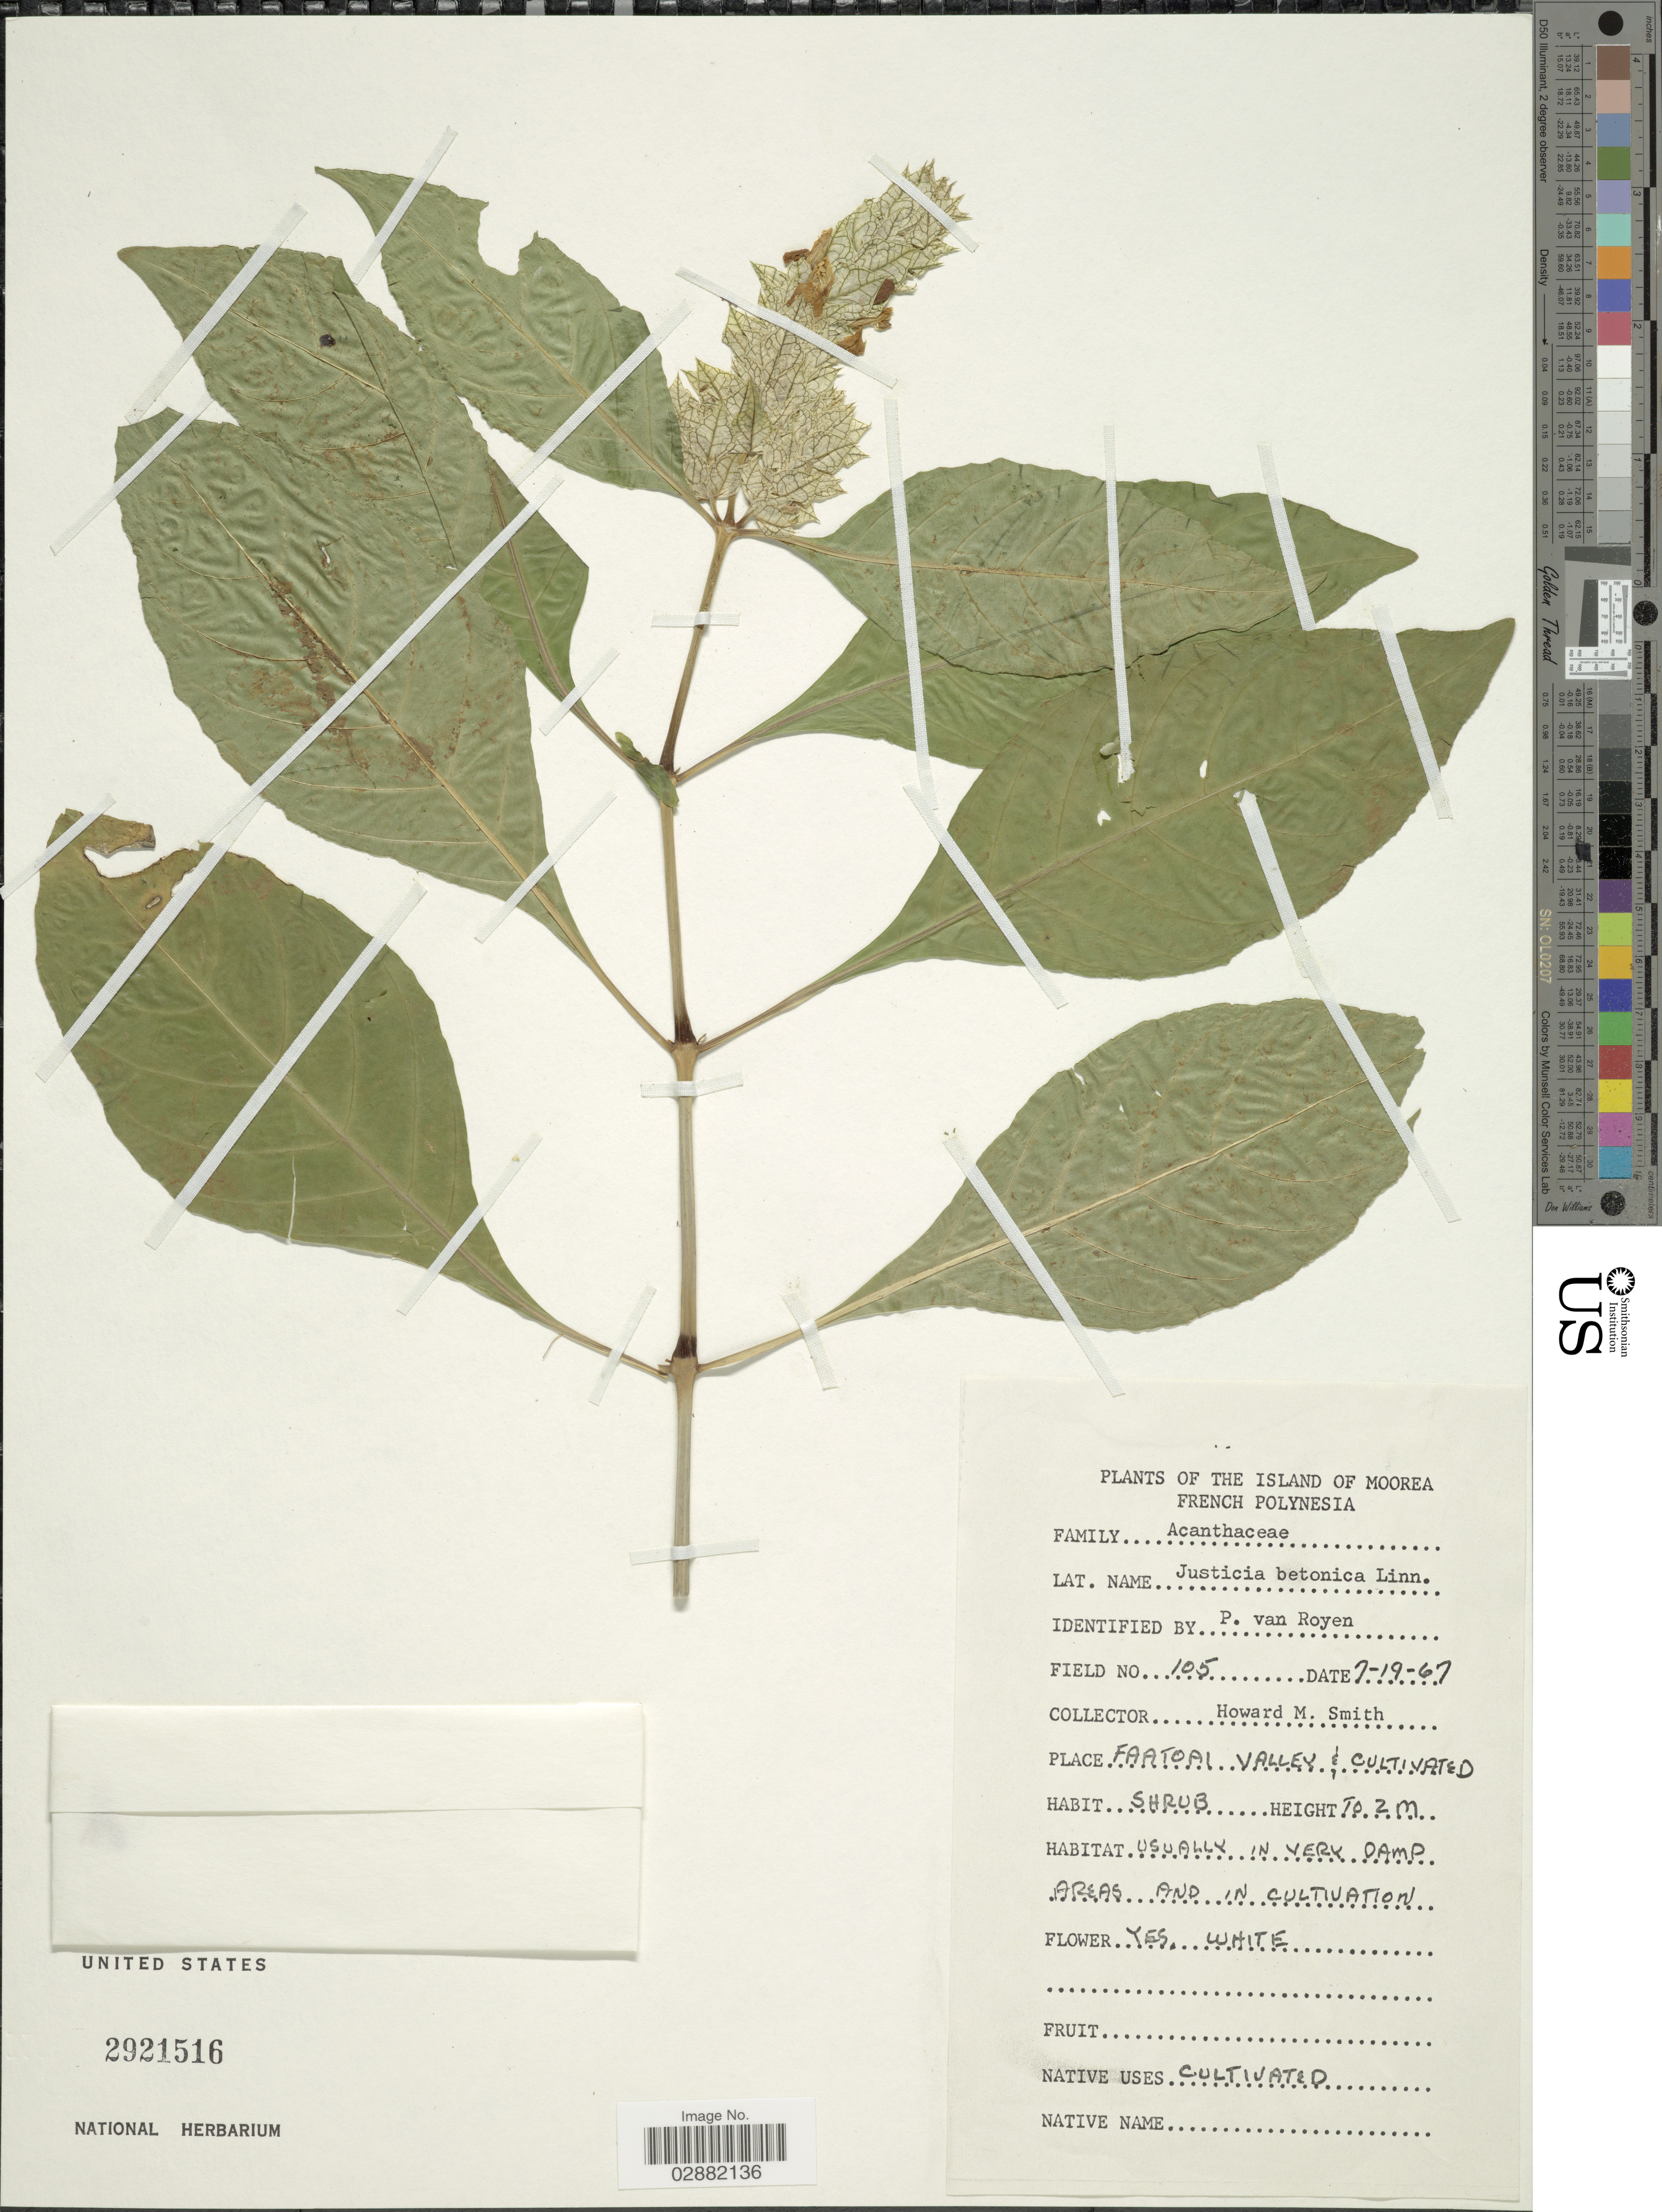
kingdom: Plantae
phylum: Tracheophyta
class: Magnoliopsida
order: Lamiales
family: Acanthaceae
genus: Justicia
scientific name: Justicia betonica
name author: L.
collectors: H. M. Smith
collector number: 105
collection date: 1967-07-19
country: French Polynesia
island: Moorea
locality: Island of Moorea, Faatoai Valley.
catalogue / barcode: US 2921516